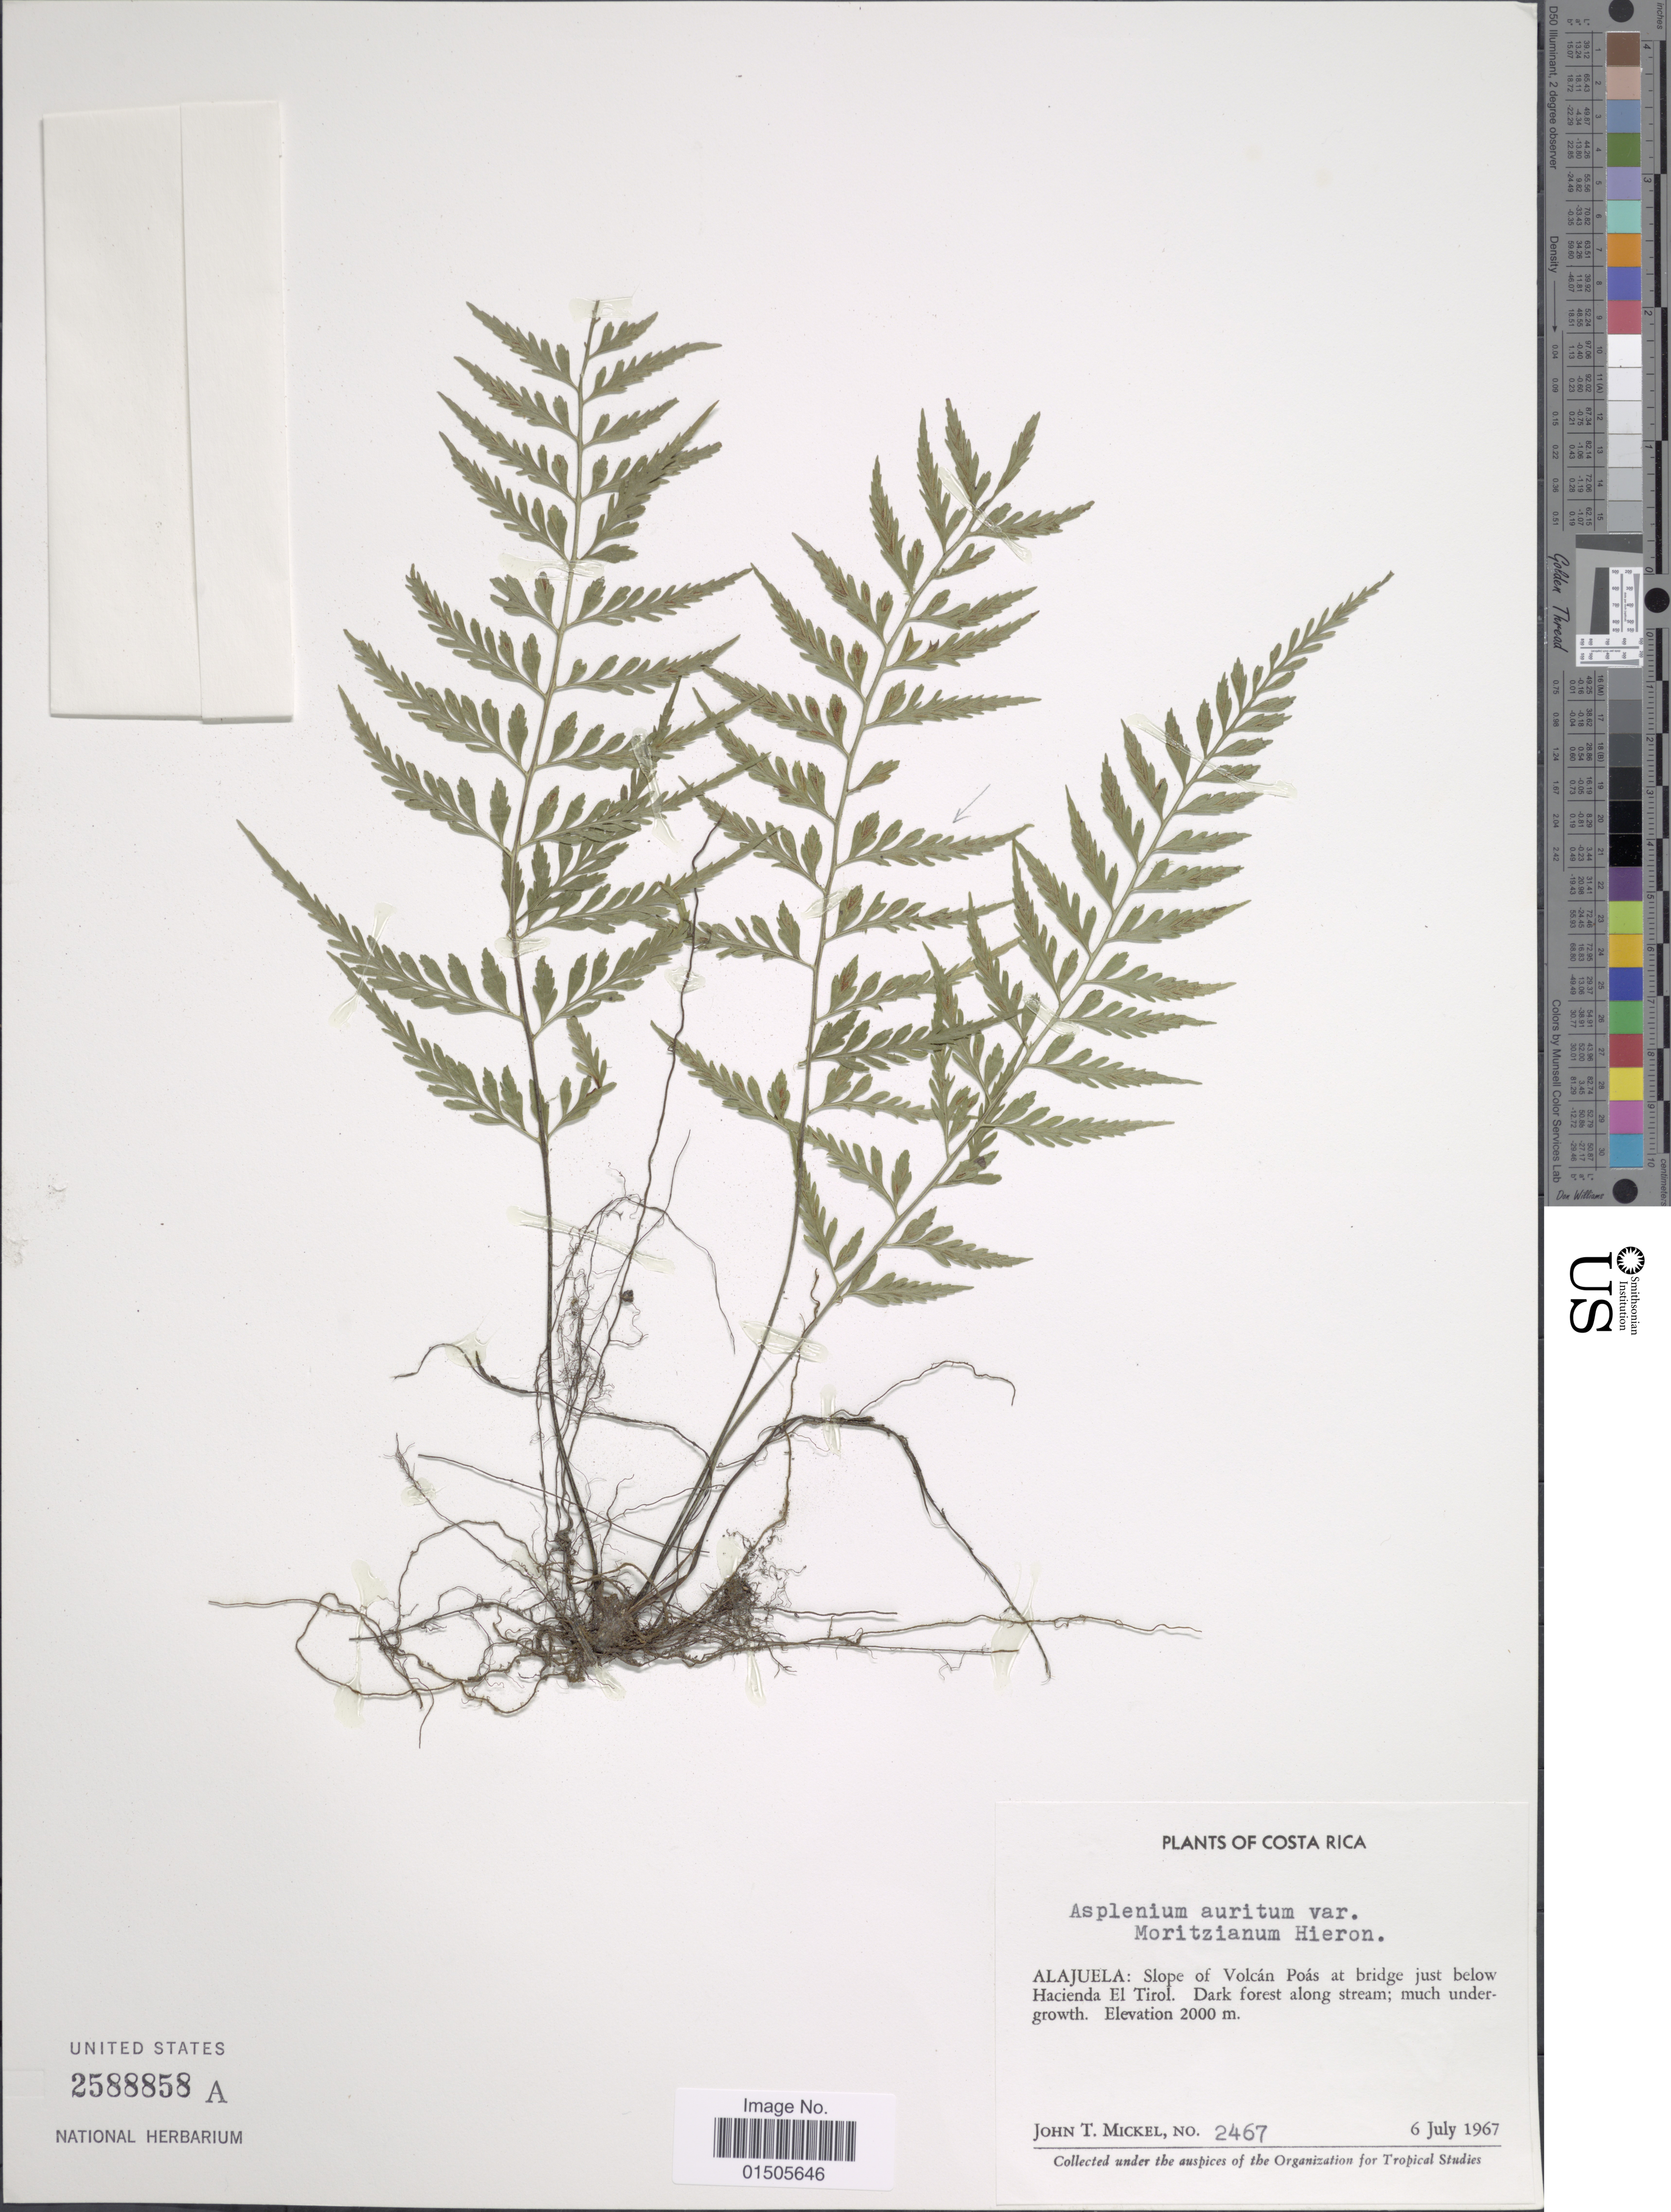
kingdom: Plantae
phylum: Tracheophyta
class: Polypodiopsida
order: Polypodiales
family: Aspleniaceae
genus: Asplenium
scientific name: Asplenium auritum var. moritzianum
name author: Hieron.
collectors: J. T. Mickel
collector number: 2467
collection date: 1967-07-06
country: Costa Rica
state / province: Alajuela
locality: Slope of Volcan Poas at bridge just below Hacienda El Tirol. Dark forest along stream; much undergrowth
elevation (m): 2000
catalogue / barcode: US 2588858A